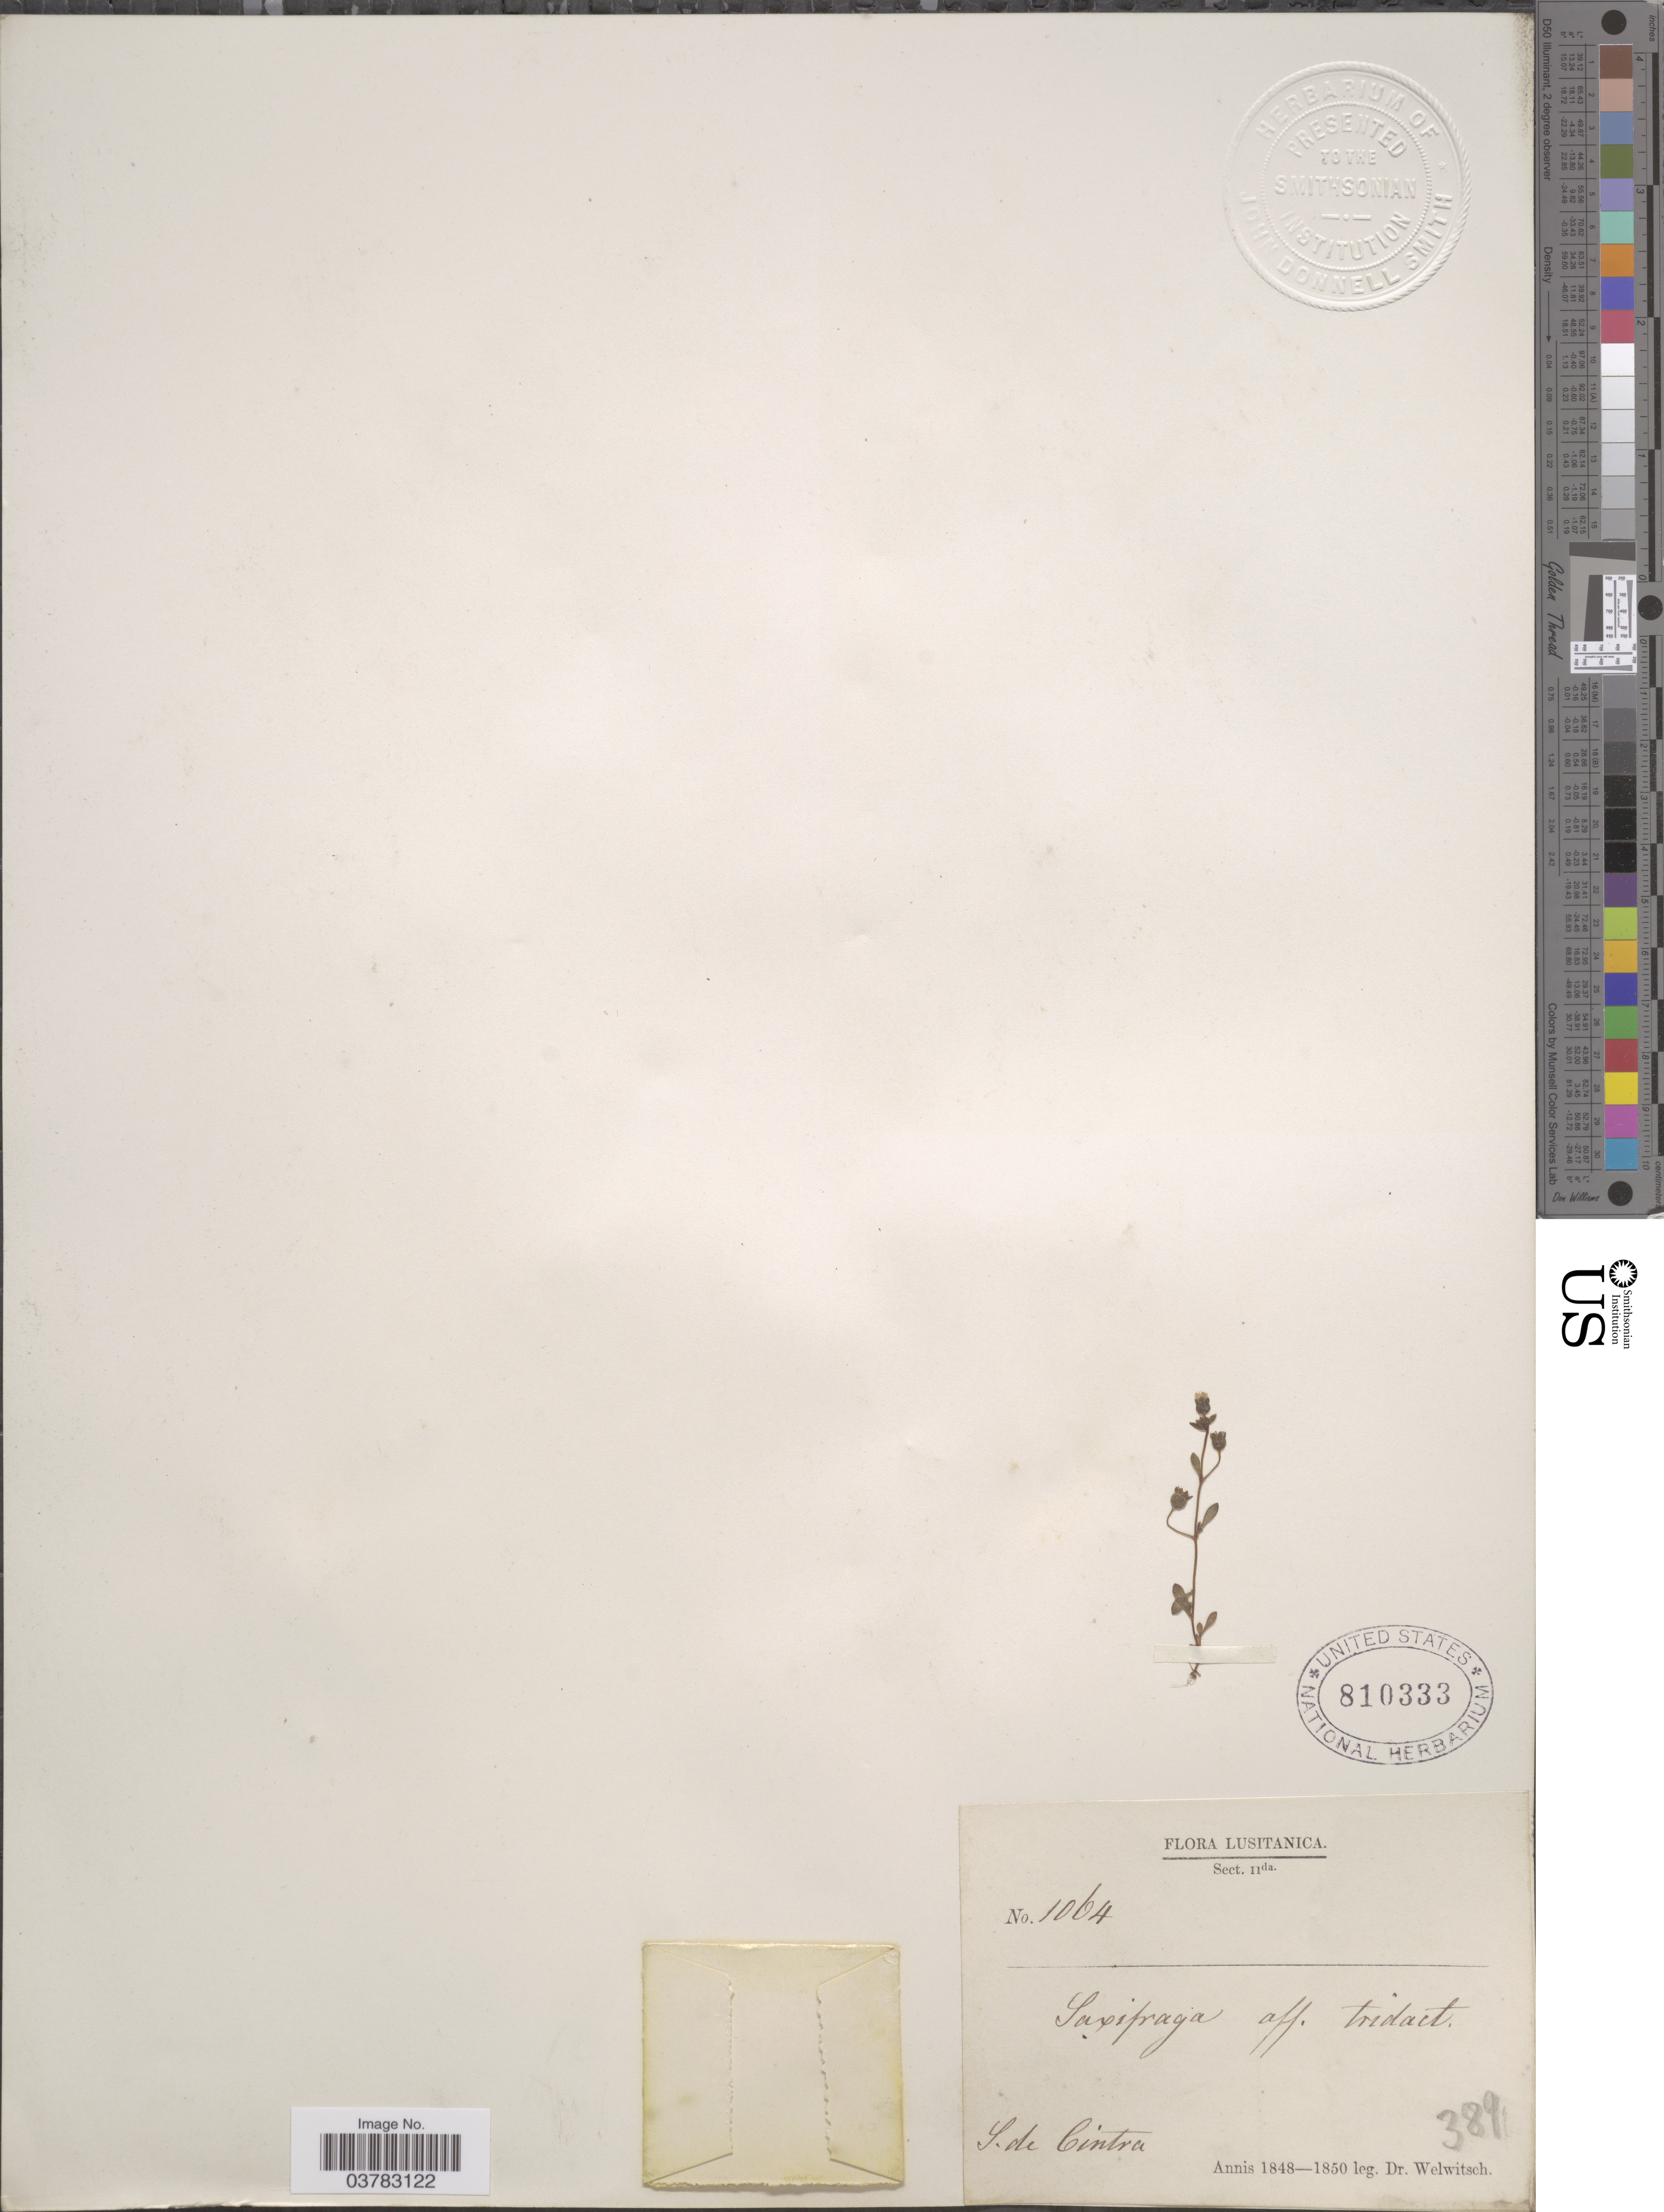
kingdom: Plantae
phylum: Tracheophyta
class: Magnoliopsida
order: Saxifragales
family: Saxifragaceae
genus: Saxifraga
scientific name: Saxifraga sp.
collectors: -. Welwitsch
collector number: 1064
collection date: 1848/1850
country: Portugal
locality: Lusitanica. S. de Cintra.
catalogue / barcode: US 810333